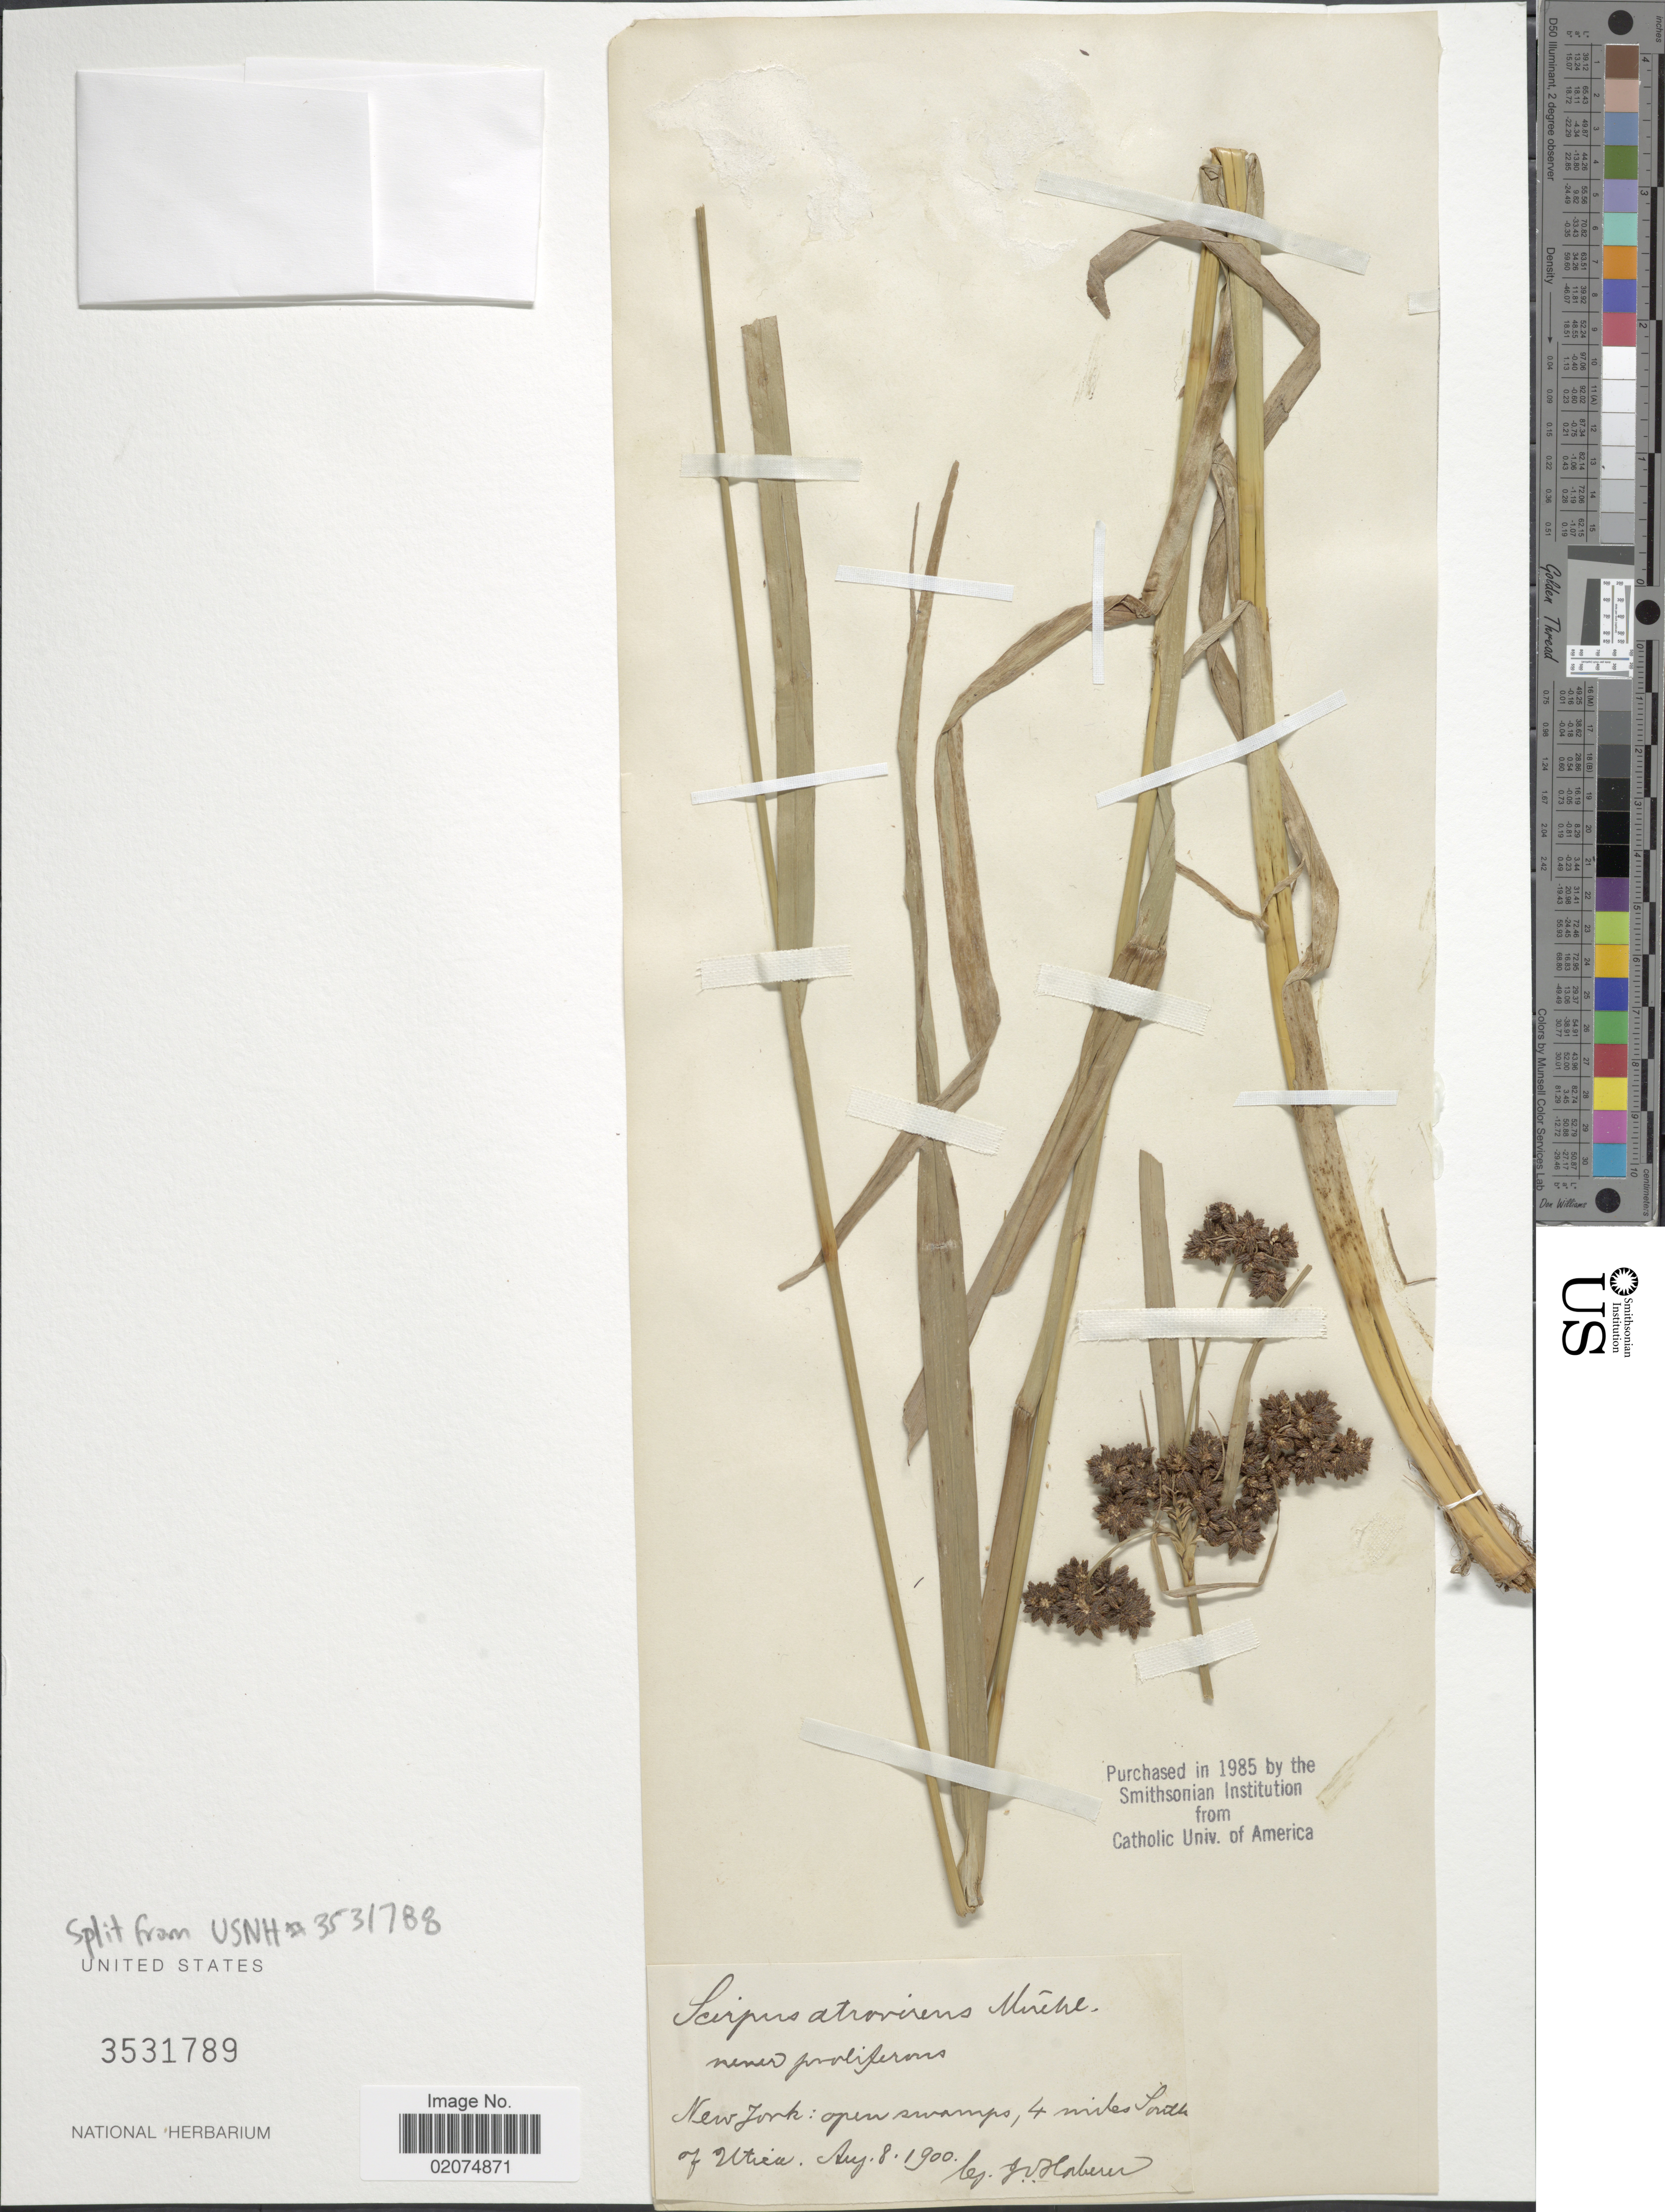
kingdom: Plantae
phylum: Tracheophyta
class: Liliopsida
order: Poales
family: Cyperaceae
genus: Scirpus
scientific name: Scirpus atrovirens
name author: Willd.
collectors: J. V. Haberer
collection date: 1900-08-08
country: United States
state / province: New York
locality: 4 miles South of Utica.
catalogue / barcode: US 3531789